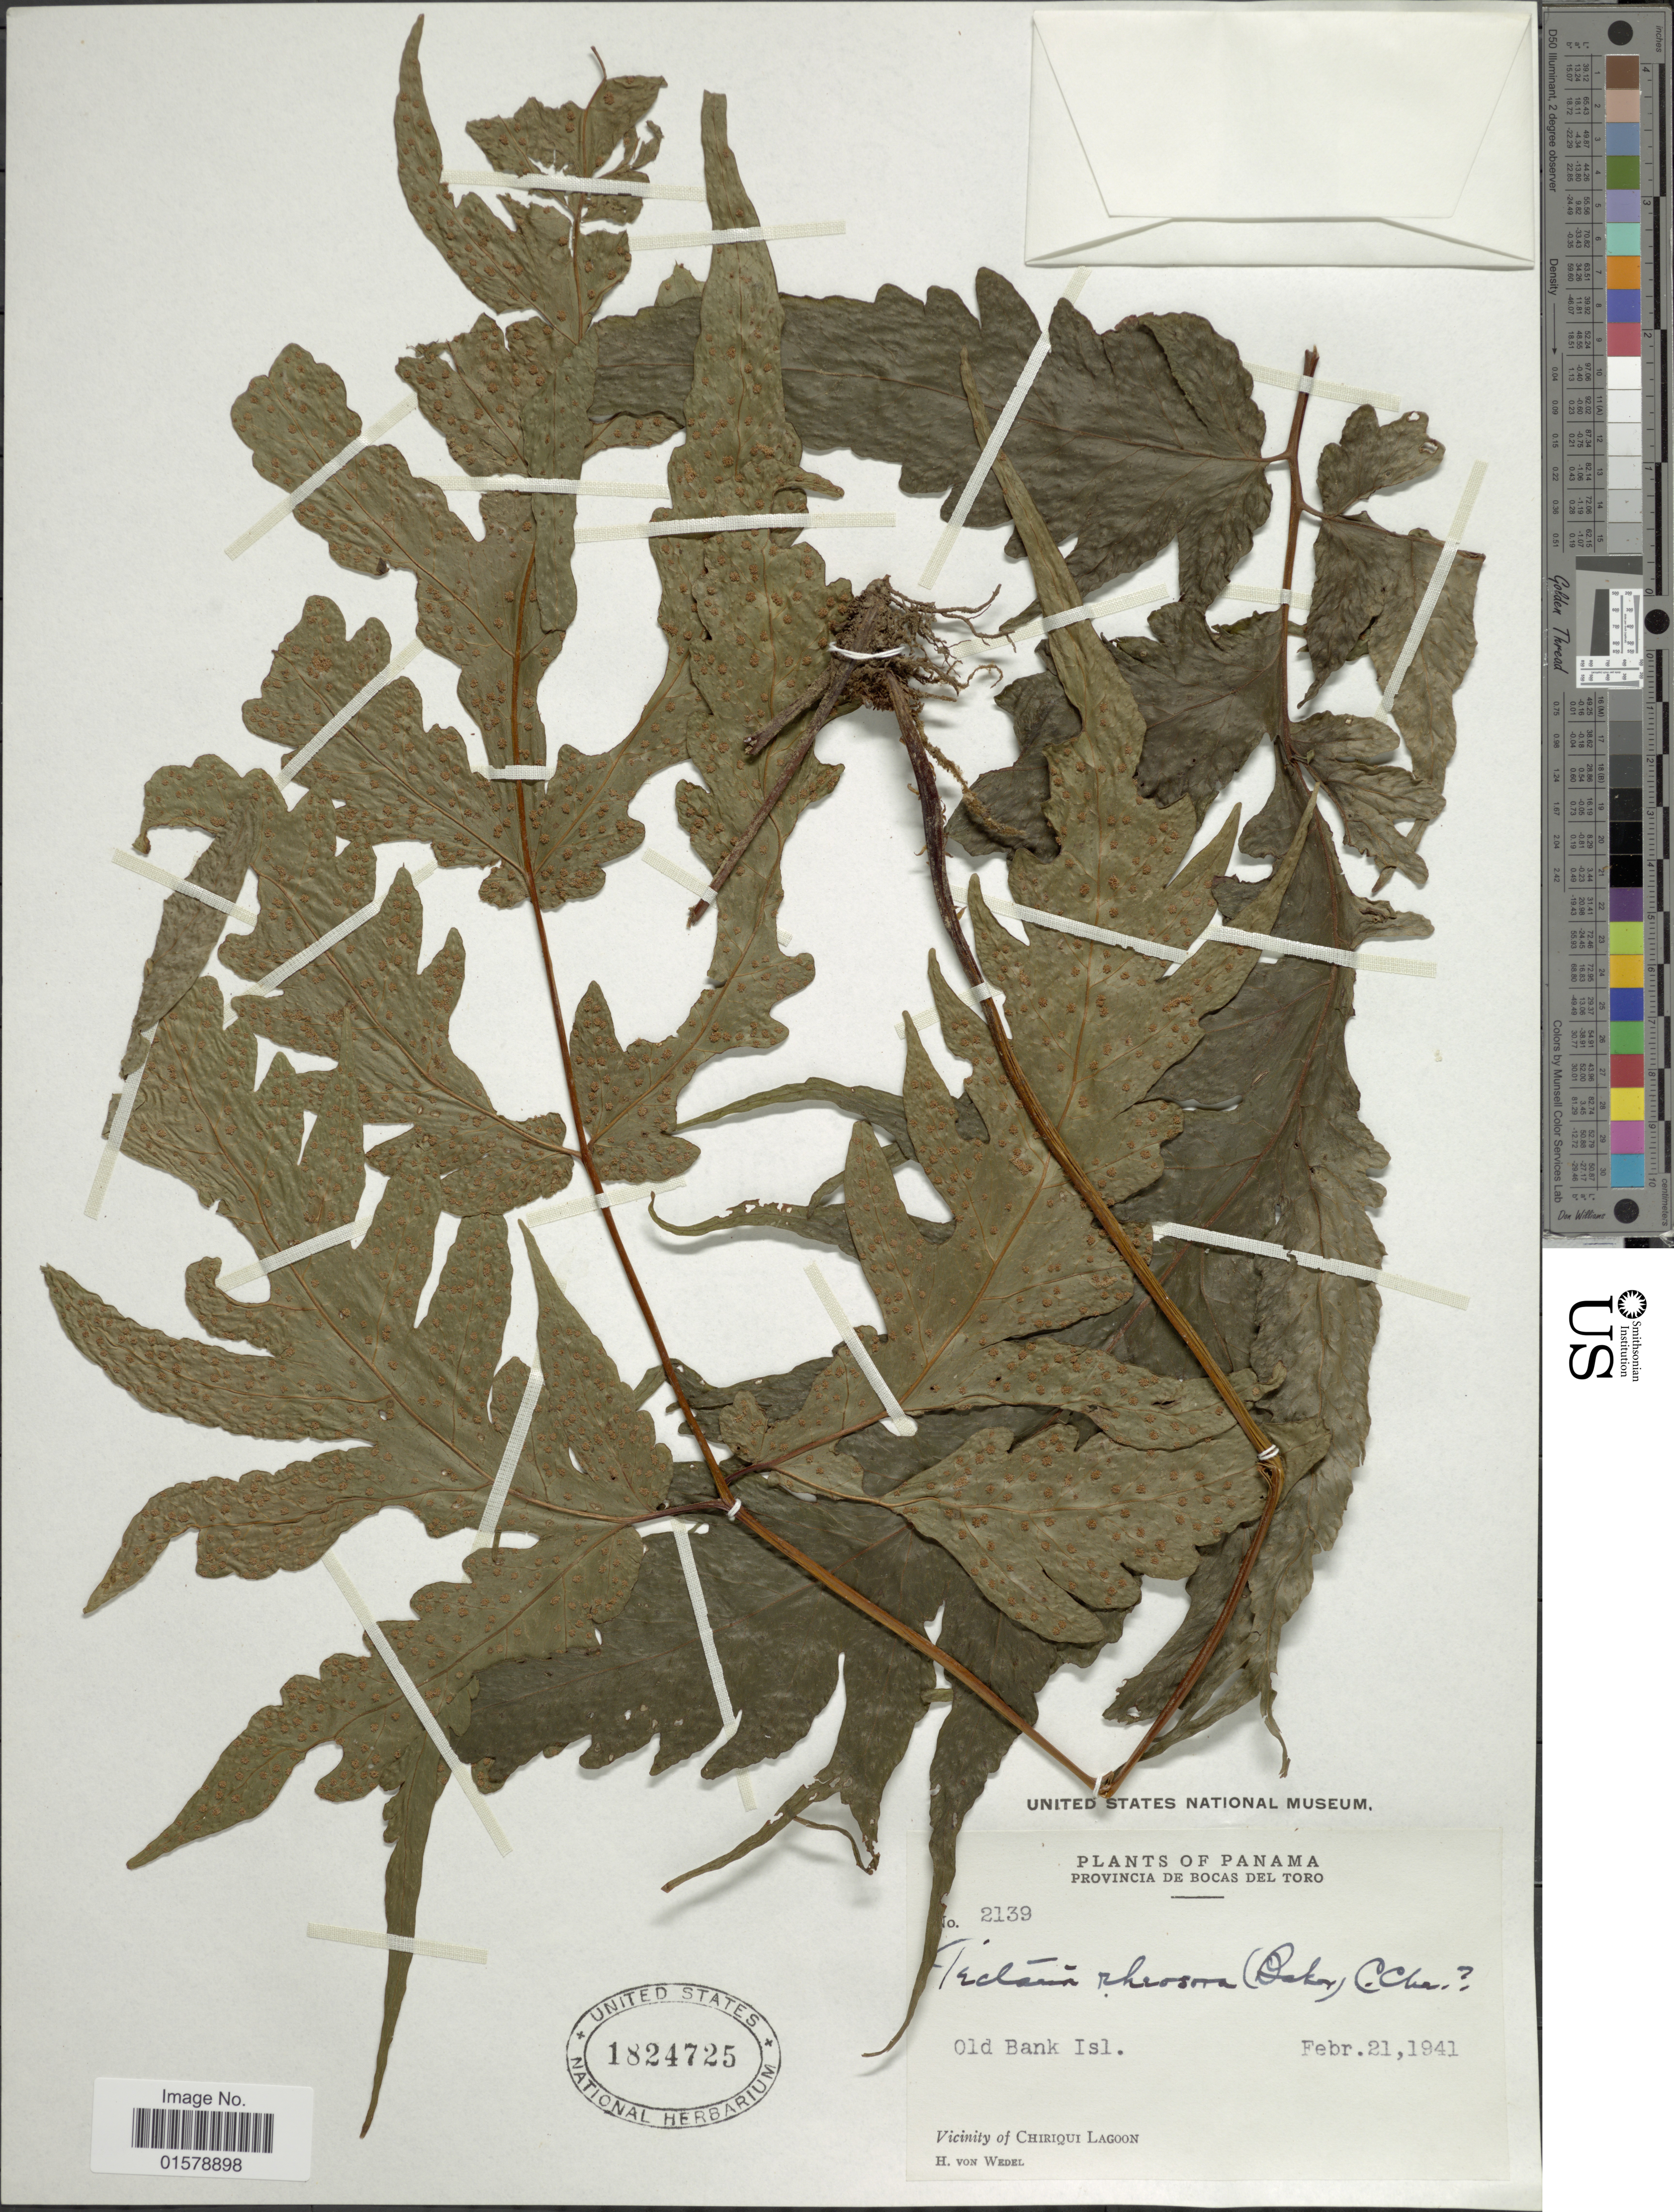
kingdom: Plantae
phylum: Tracheophyta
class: Polypodiopsida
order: Polypodiales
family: Tectariaceae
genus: Tectaria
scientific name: Tectaria rivalis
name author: (Mett. ex Kuhn) C. Chr.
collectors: H. von Wedel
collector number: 2139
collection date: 1941-02-21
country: Panama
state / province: Bocas del Toro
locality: Old Bank Isl, Vicinity of Chirqui Lagoon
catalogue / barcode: US 1824725